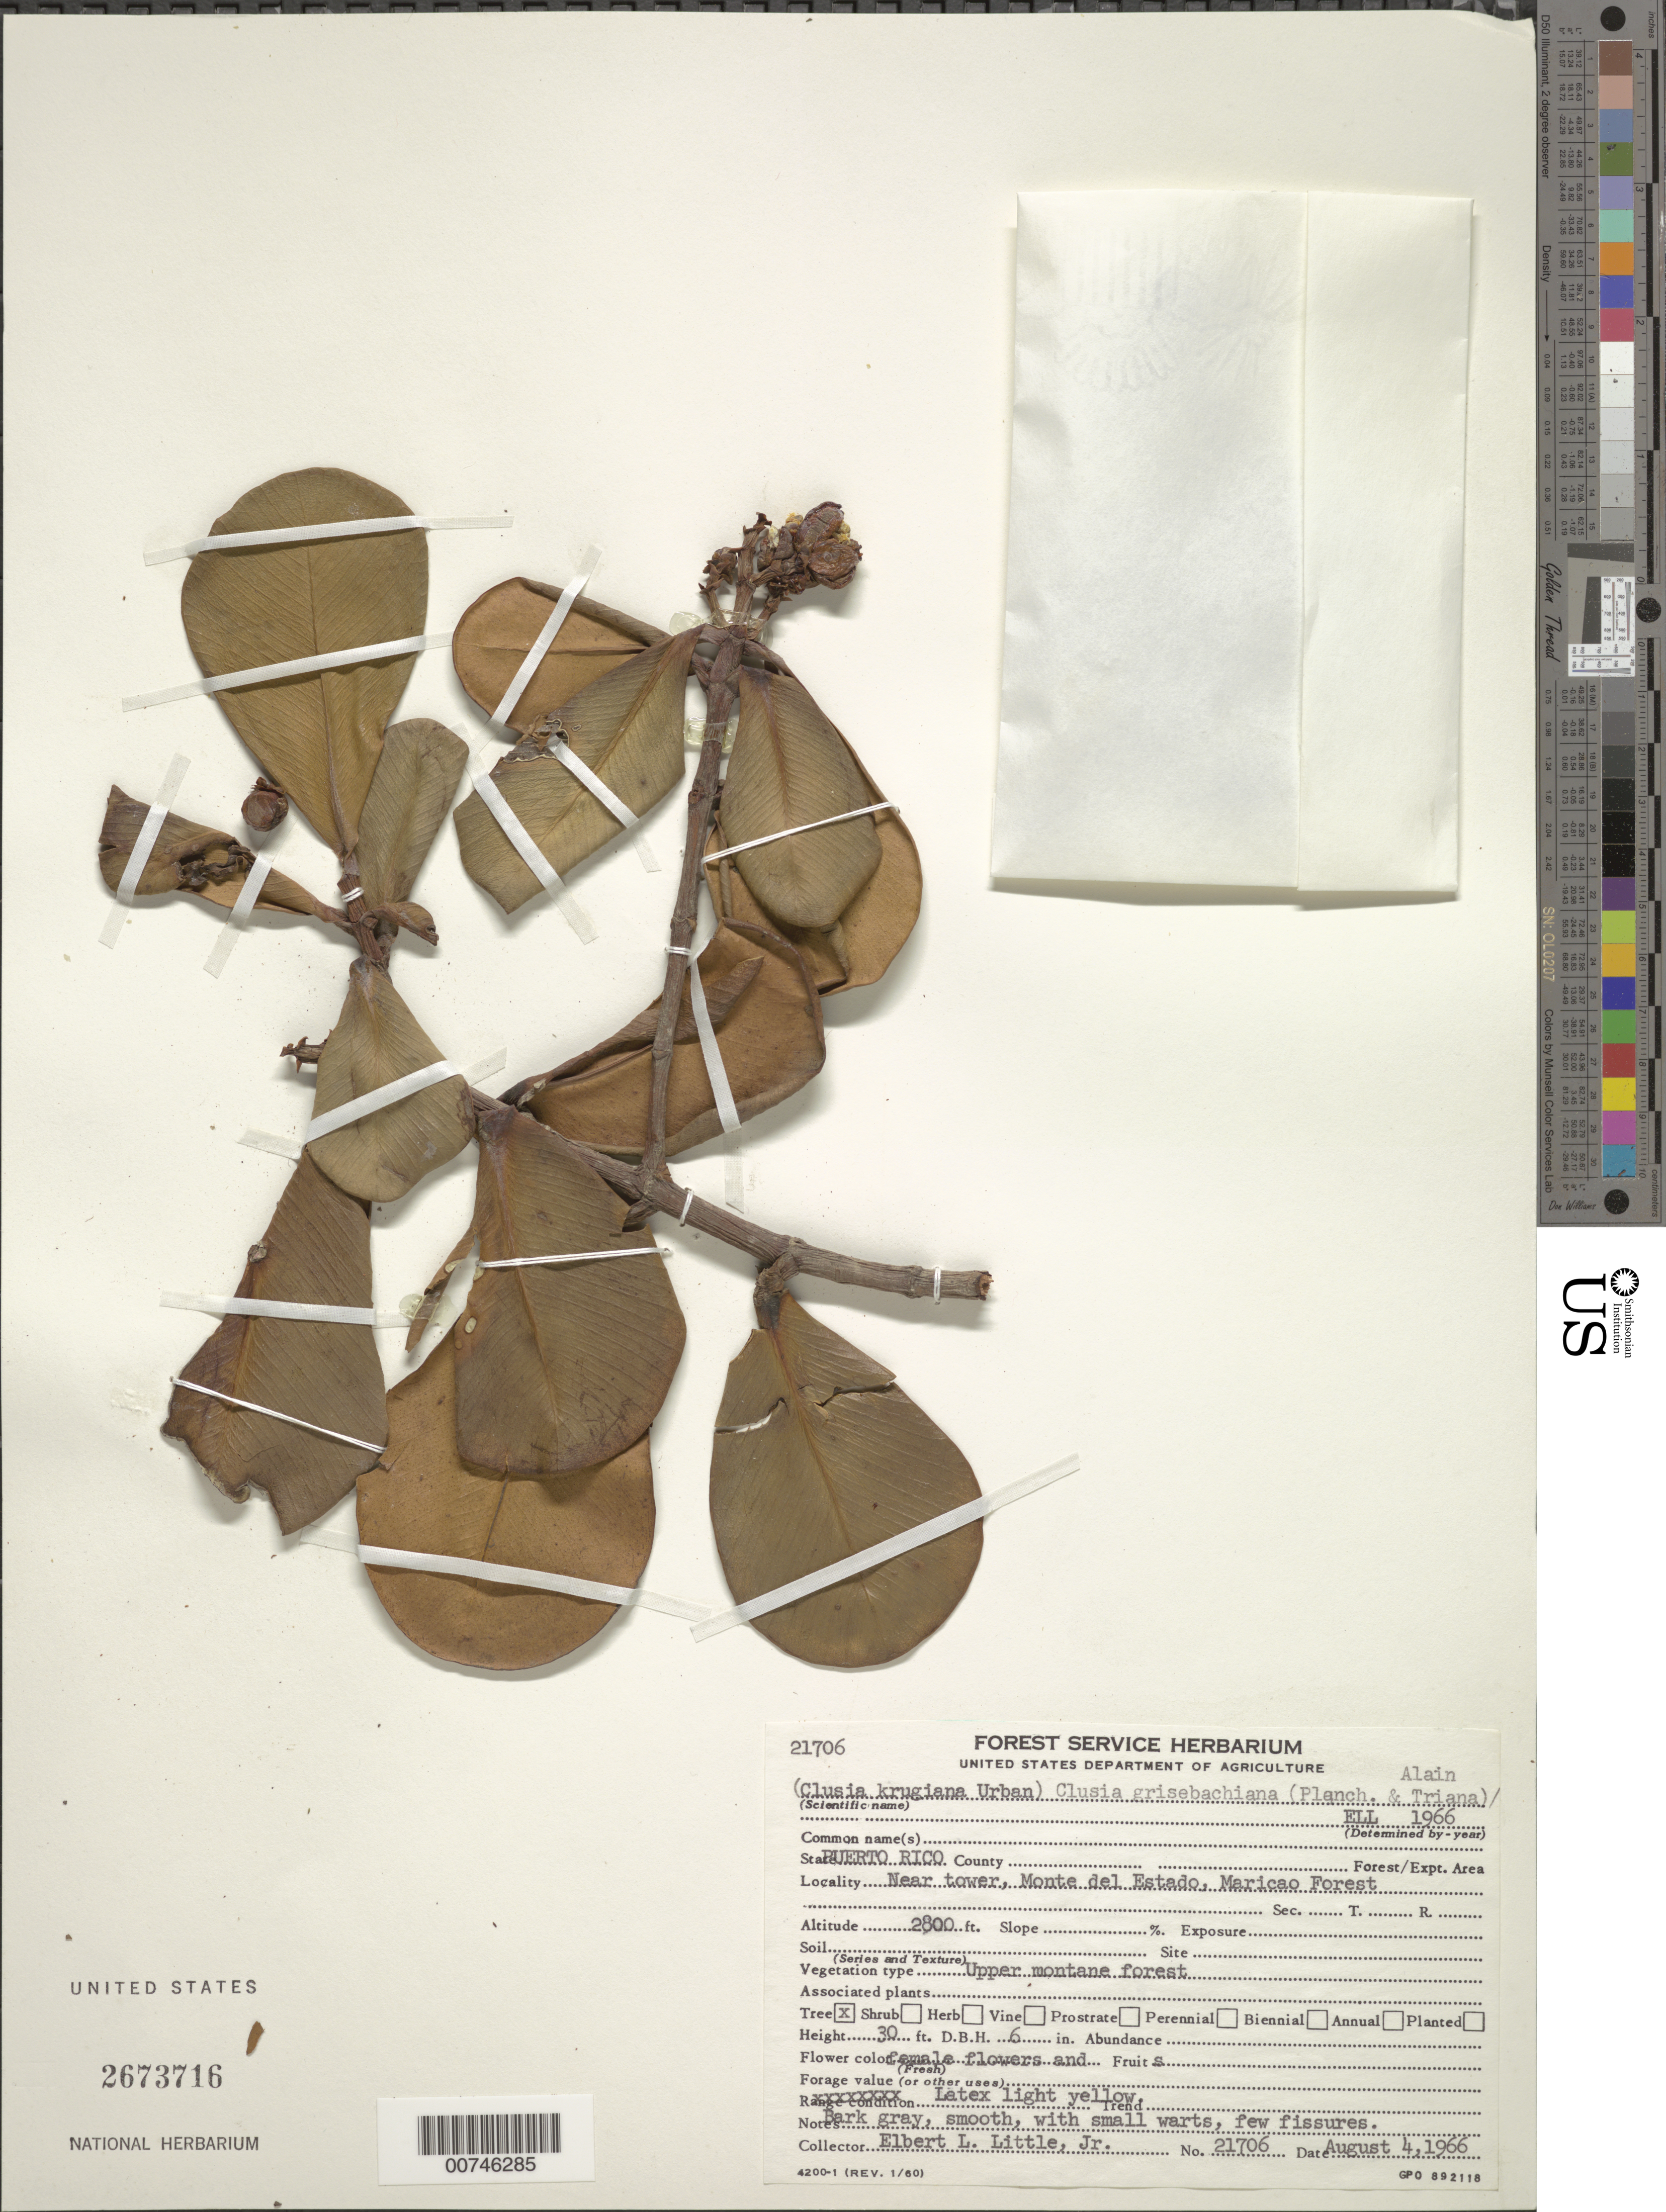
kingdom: Plantae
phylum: Tracheophyta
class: Magnoliopsida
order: Malpighiales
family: Clusiaceae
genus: Clusia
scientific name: Clusia clusioides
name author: (Griseb.) D'Arcy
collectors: E. L. Little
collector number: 21706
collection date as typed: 04 Aug 1966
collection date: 1966-08-04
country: Puerto Rico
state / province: Maricao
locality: Near Tower, Monte del estado, Maricao Forest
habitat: Upper montane forest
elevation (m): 853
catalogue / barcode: US 2673716